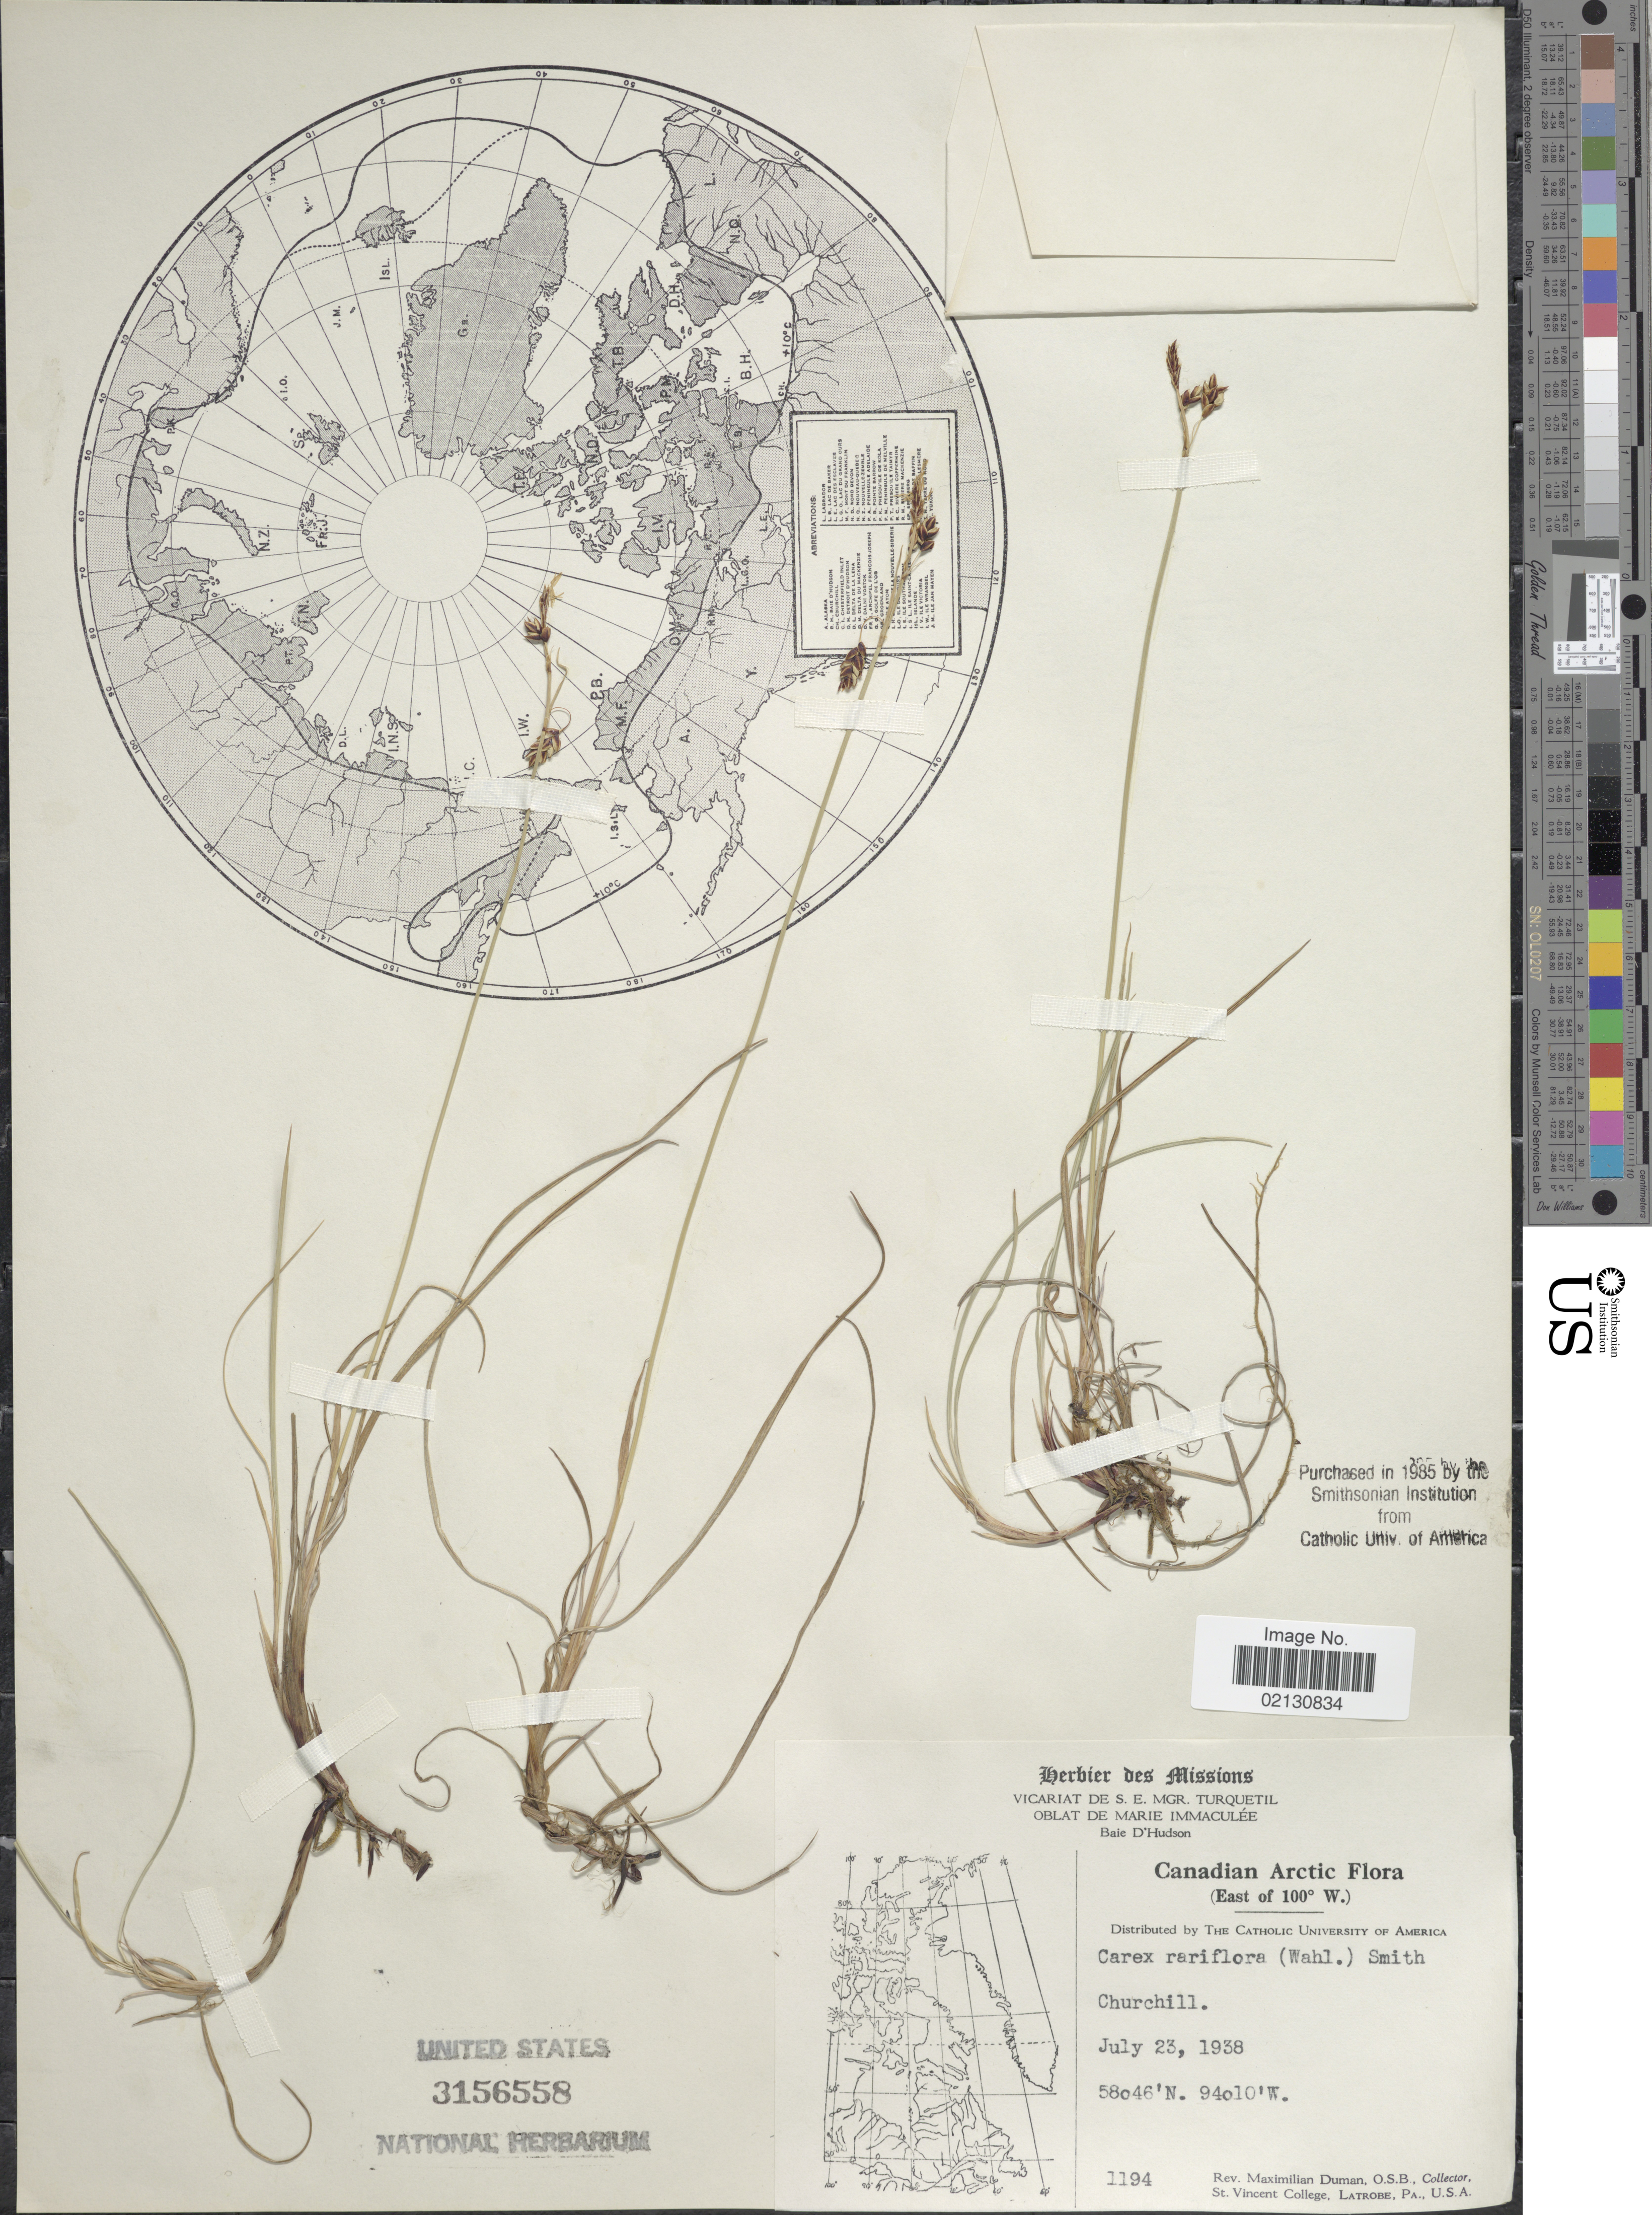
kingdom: Plantae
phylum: Tracheophyta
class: Liliopsida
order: Poales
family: Cyperaceae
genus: Carex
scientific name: Carex rariflora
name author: (Wahlenb.) Sm.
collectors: M. Duman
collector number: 1194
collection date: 1938-07-23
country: Canada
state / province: Manitoba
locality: Canadian Arctic (East of 100°). Churchill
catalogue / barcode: US 3156558